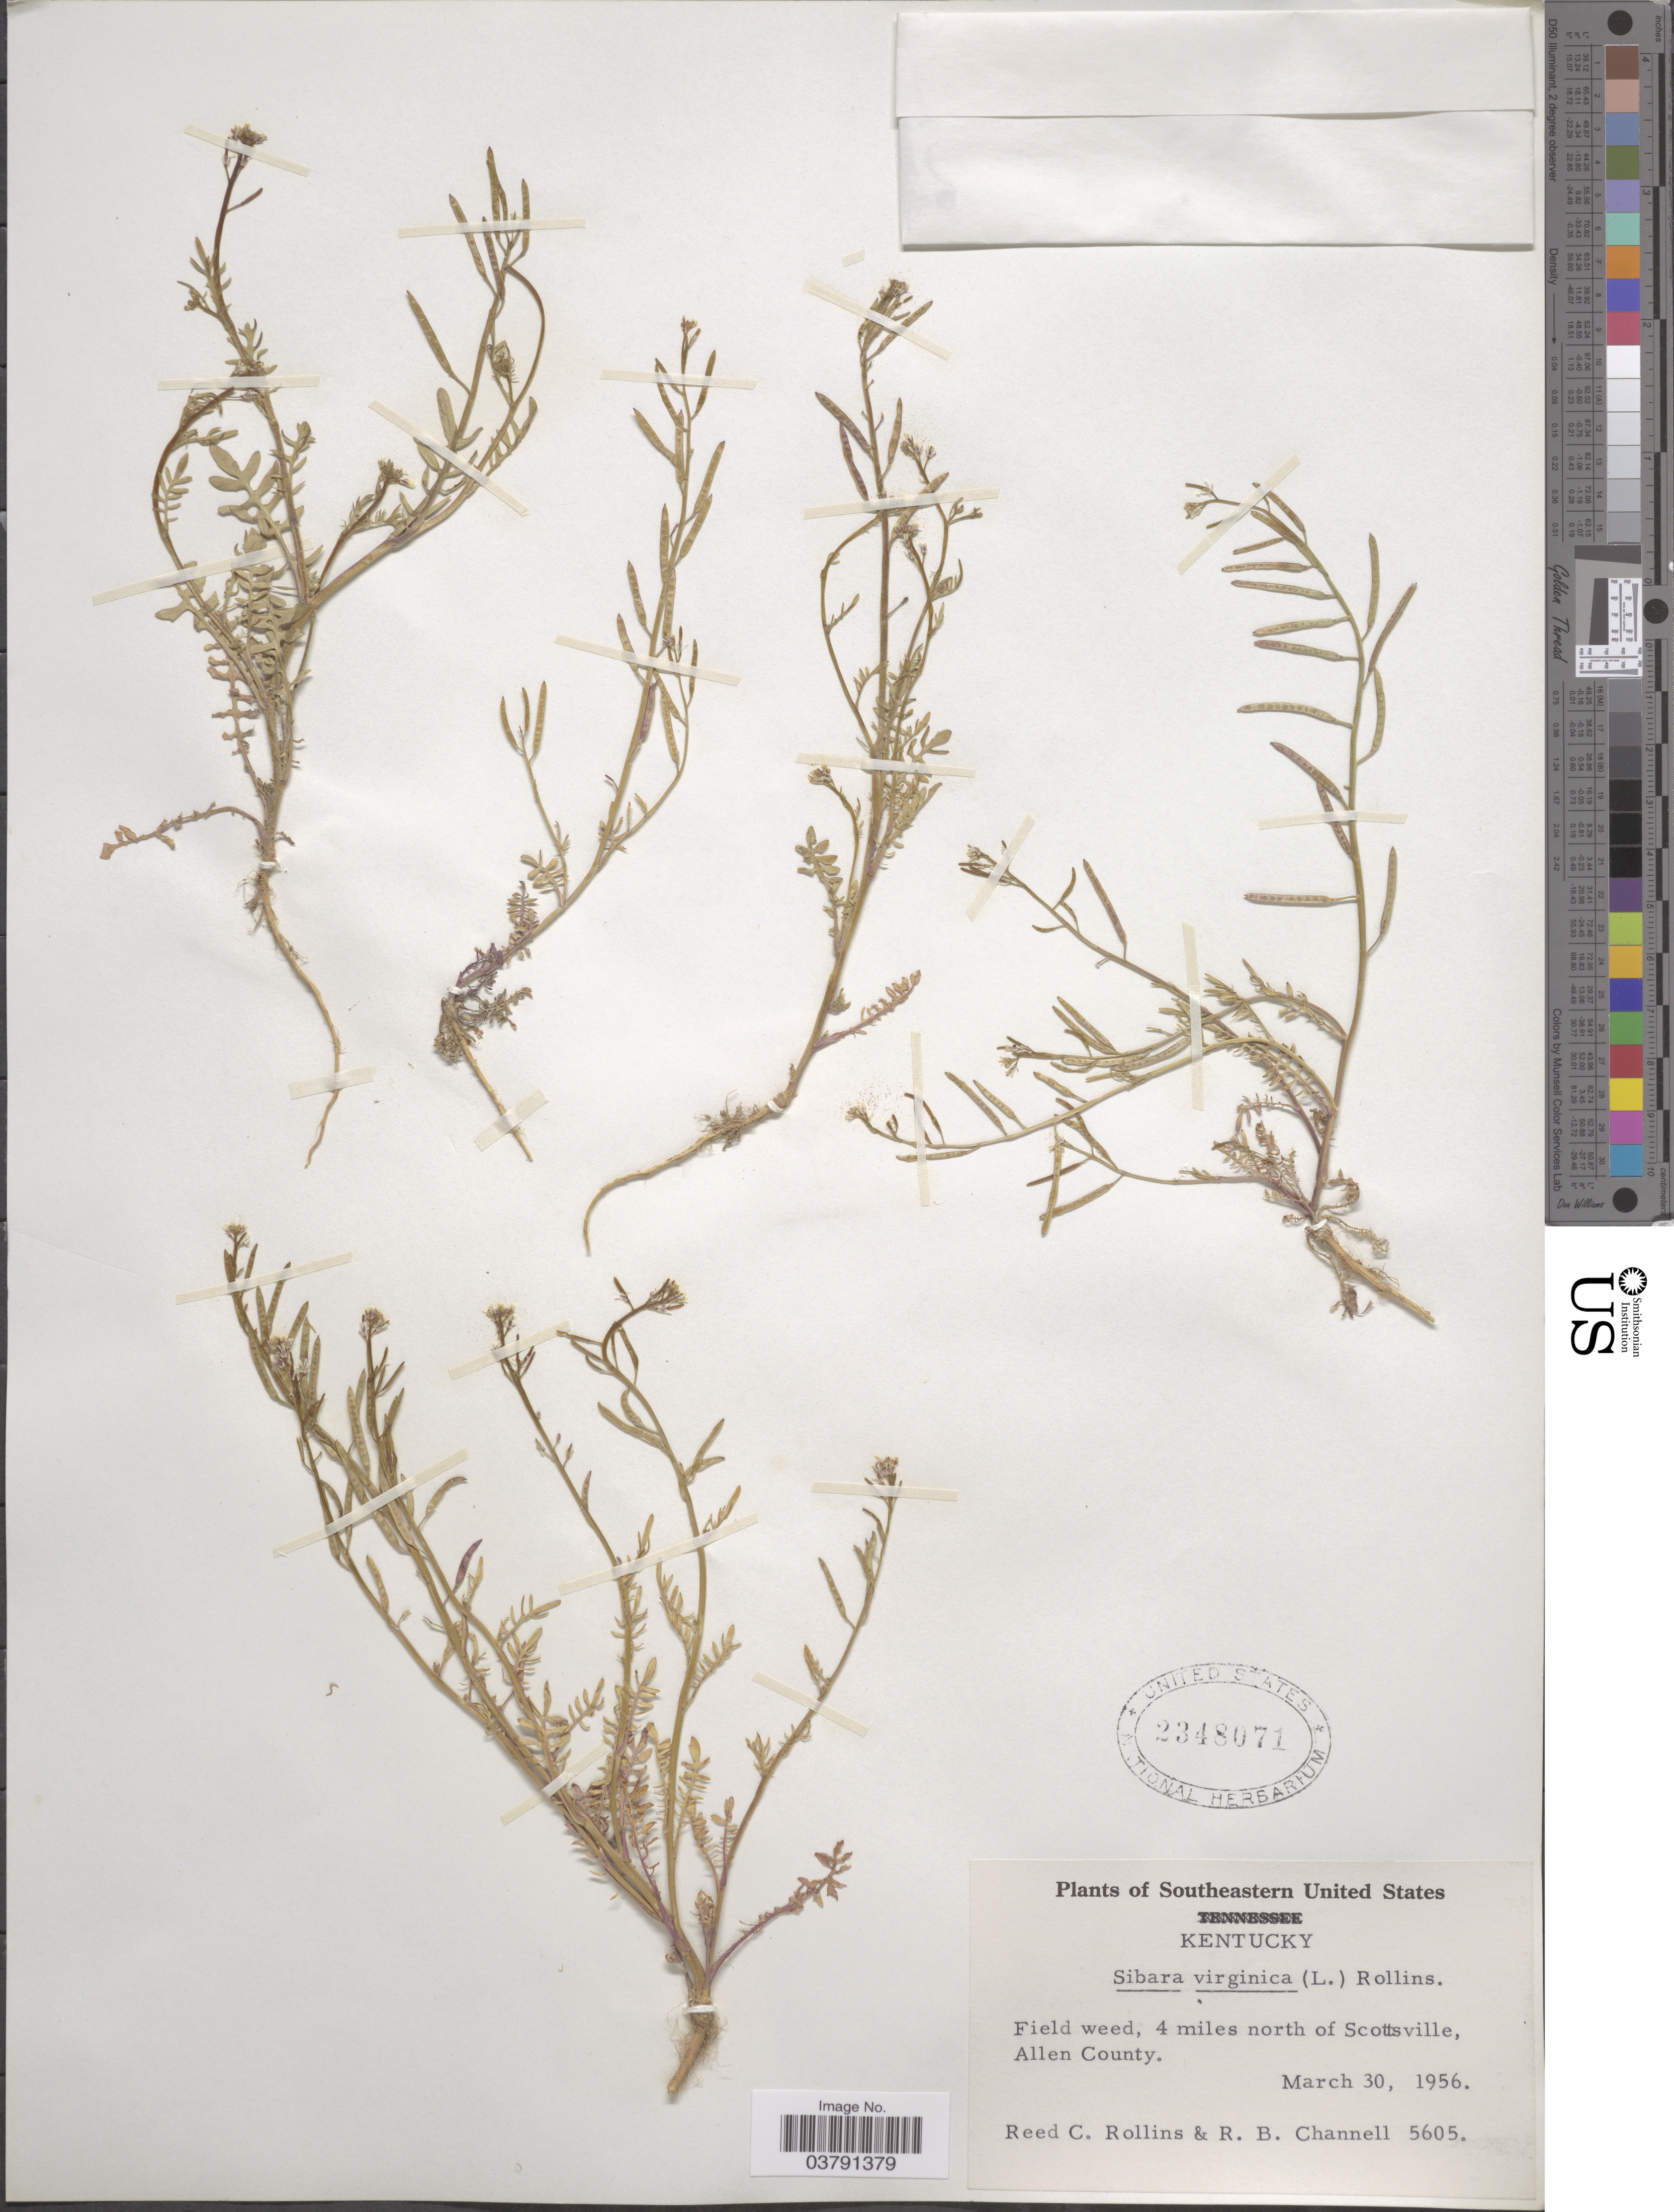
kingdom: Plantae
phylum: Tracheophyta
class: Magnoliopsida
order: Brassicales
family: Brassicaceae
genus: Planodes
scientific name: Planodes virginicum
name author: (L.) Greene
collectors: R. C. Rollins & R. B. Channell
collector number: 5605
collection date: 1956-03-30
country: United States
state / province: Kentucky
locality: Southeastern United States. 4 miles north of Scottsville, Allen County.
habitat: field weed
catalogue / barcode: US 2348071